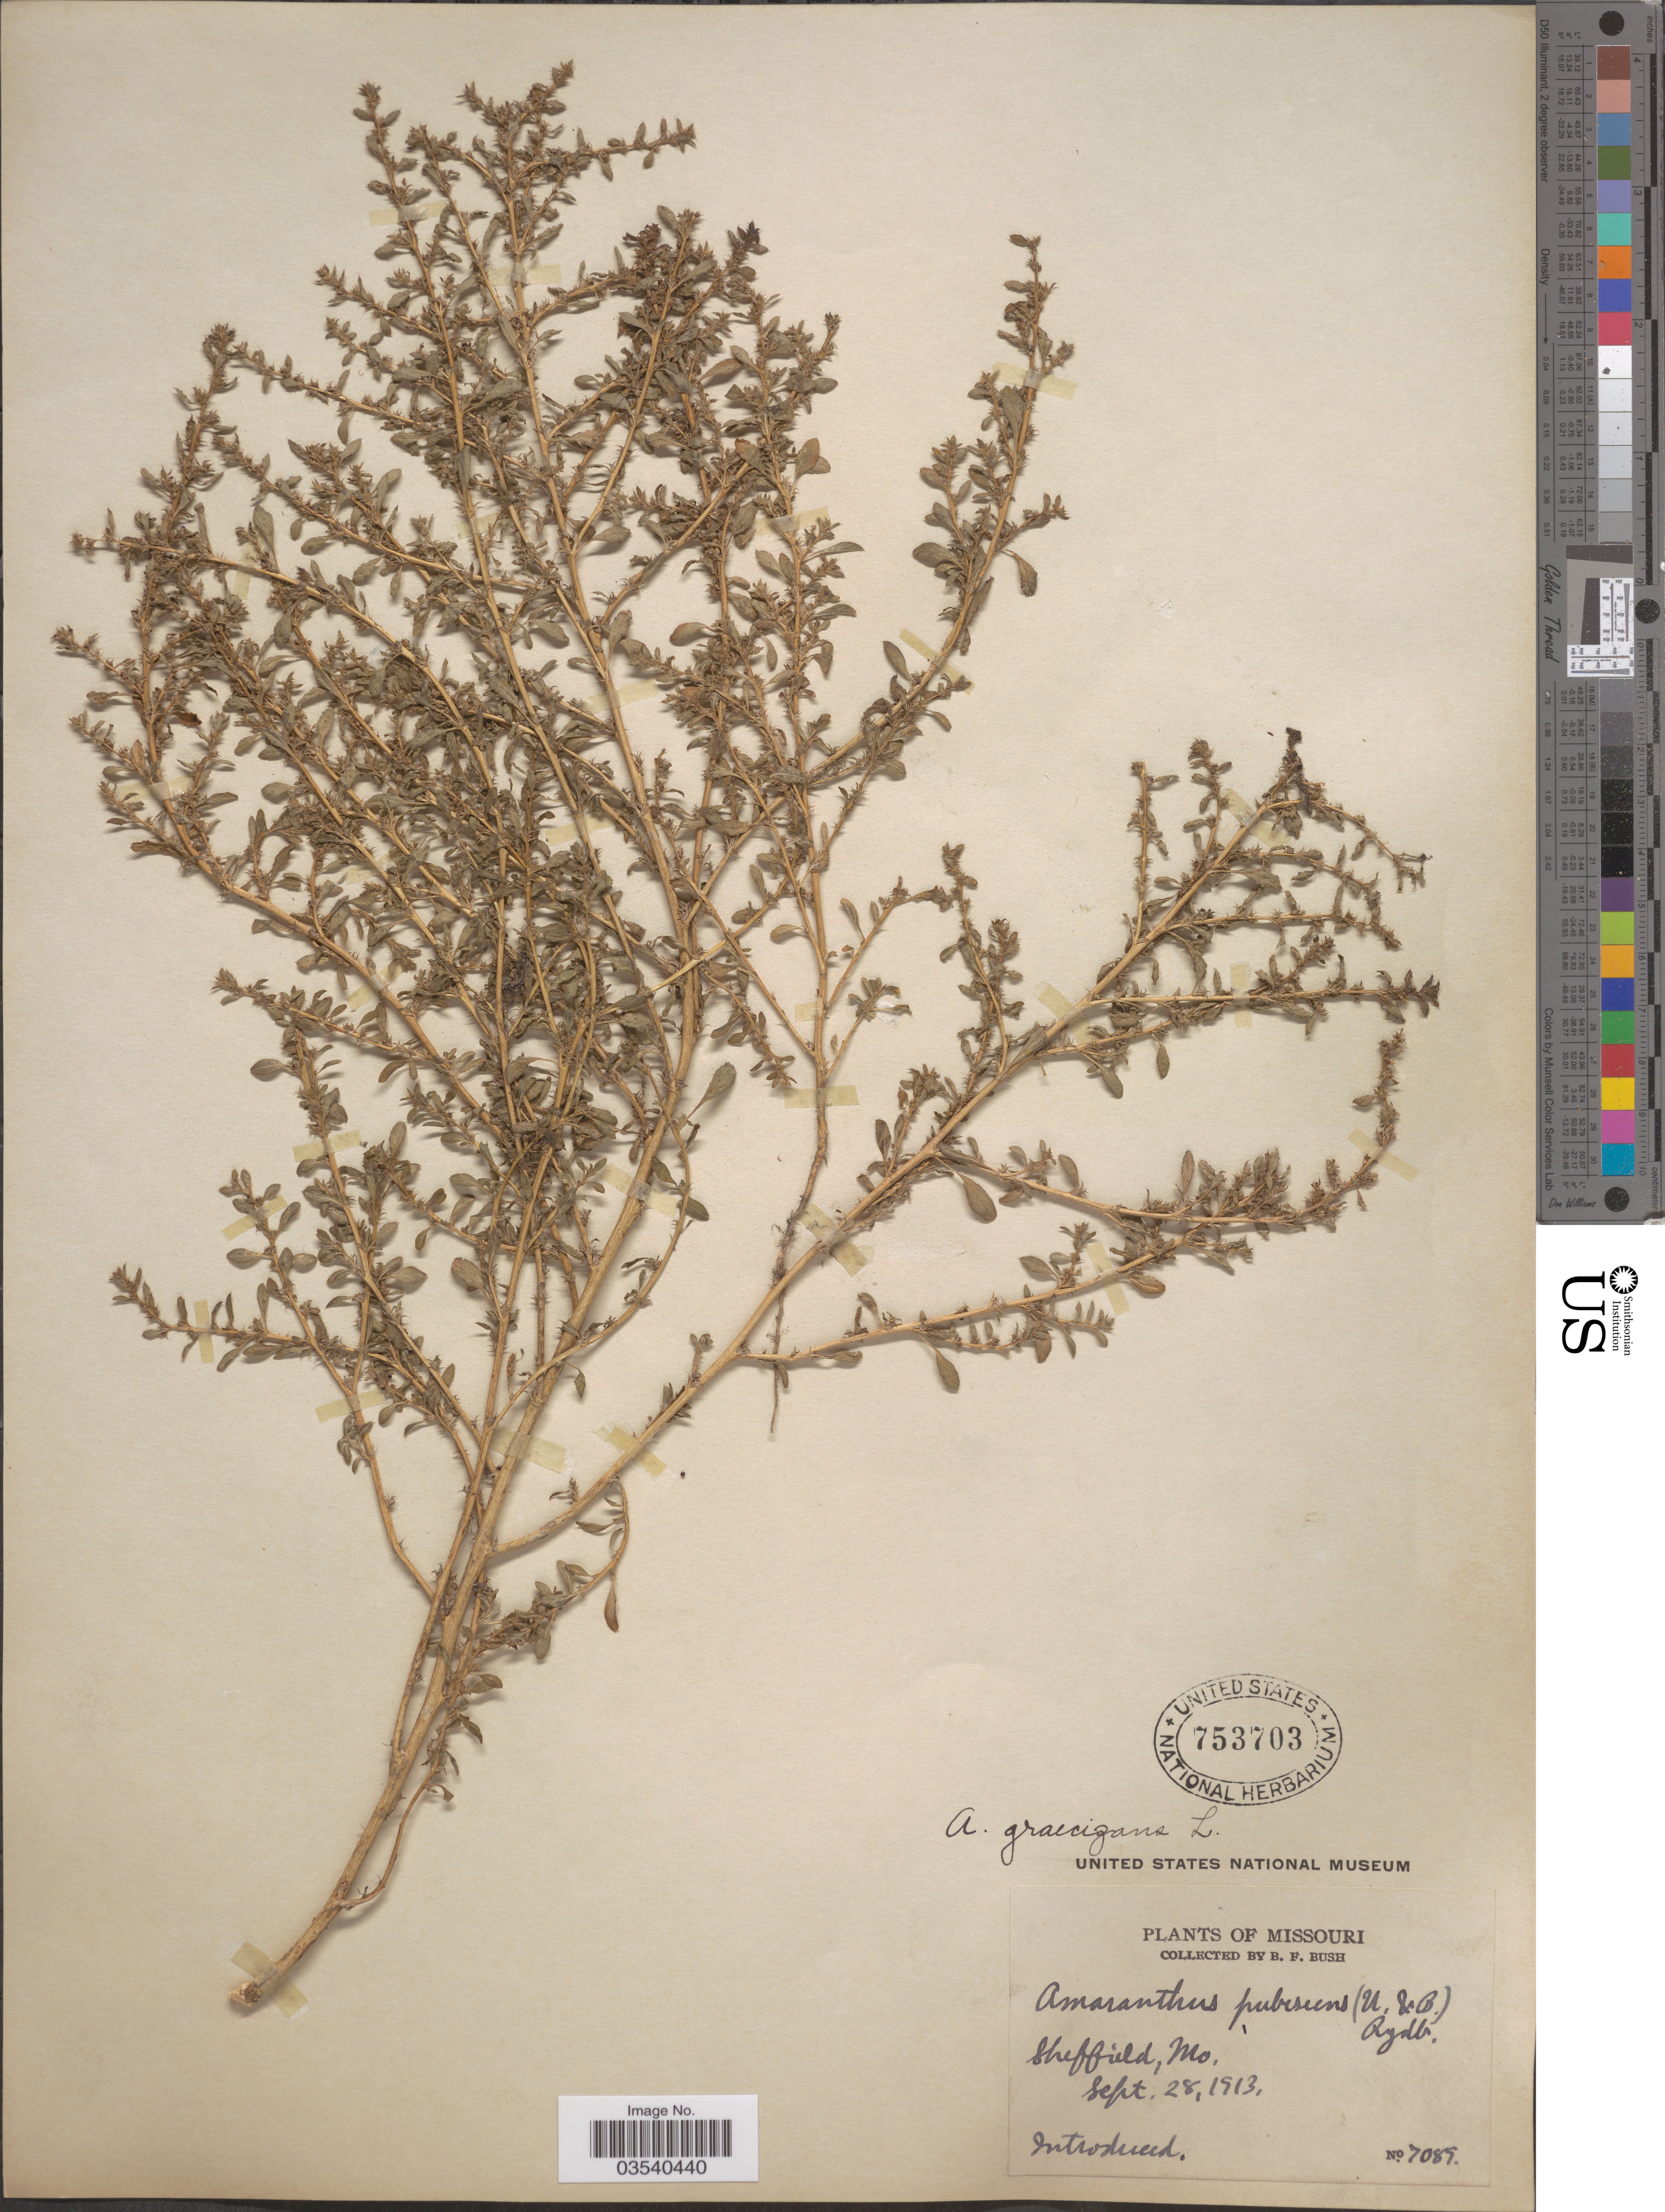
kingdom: Plantae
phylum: Tracheophyta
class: Magnoliopsida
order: Caryophyllales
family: Amaranthaceae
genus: Amaranthus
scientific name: Amaranthus graecizans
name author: L.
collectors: B. F. Bush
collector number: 7089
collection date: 1913-09-28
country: United States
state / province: Missouri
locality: Sheffield.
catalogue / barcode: US 753703